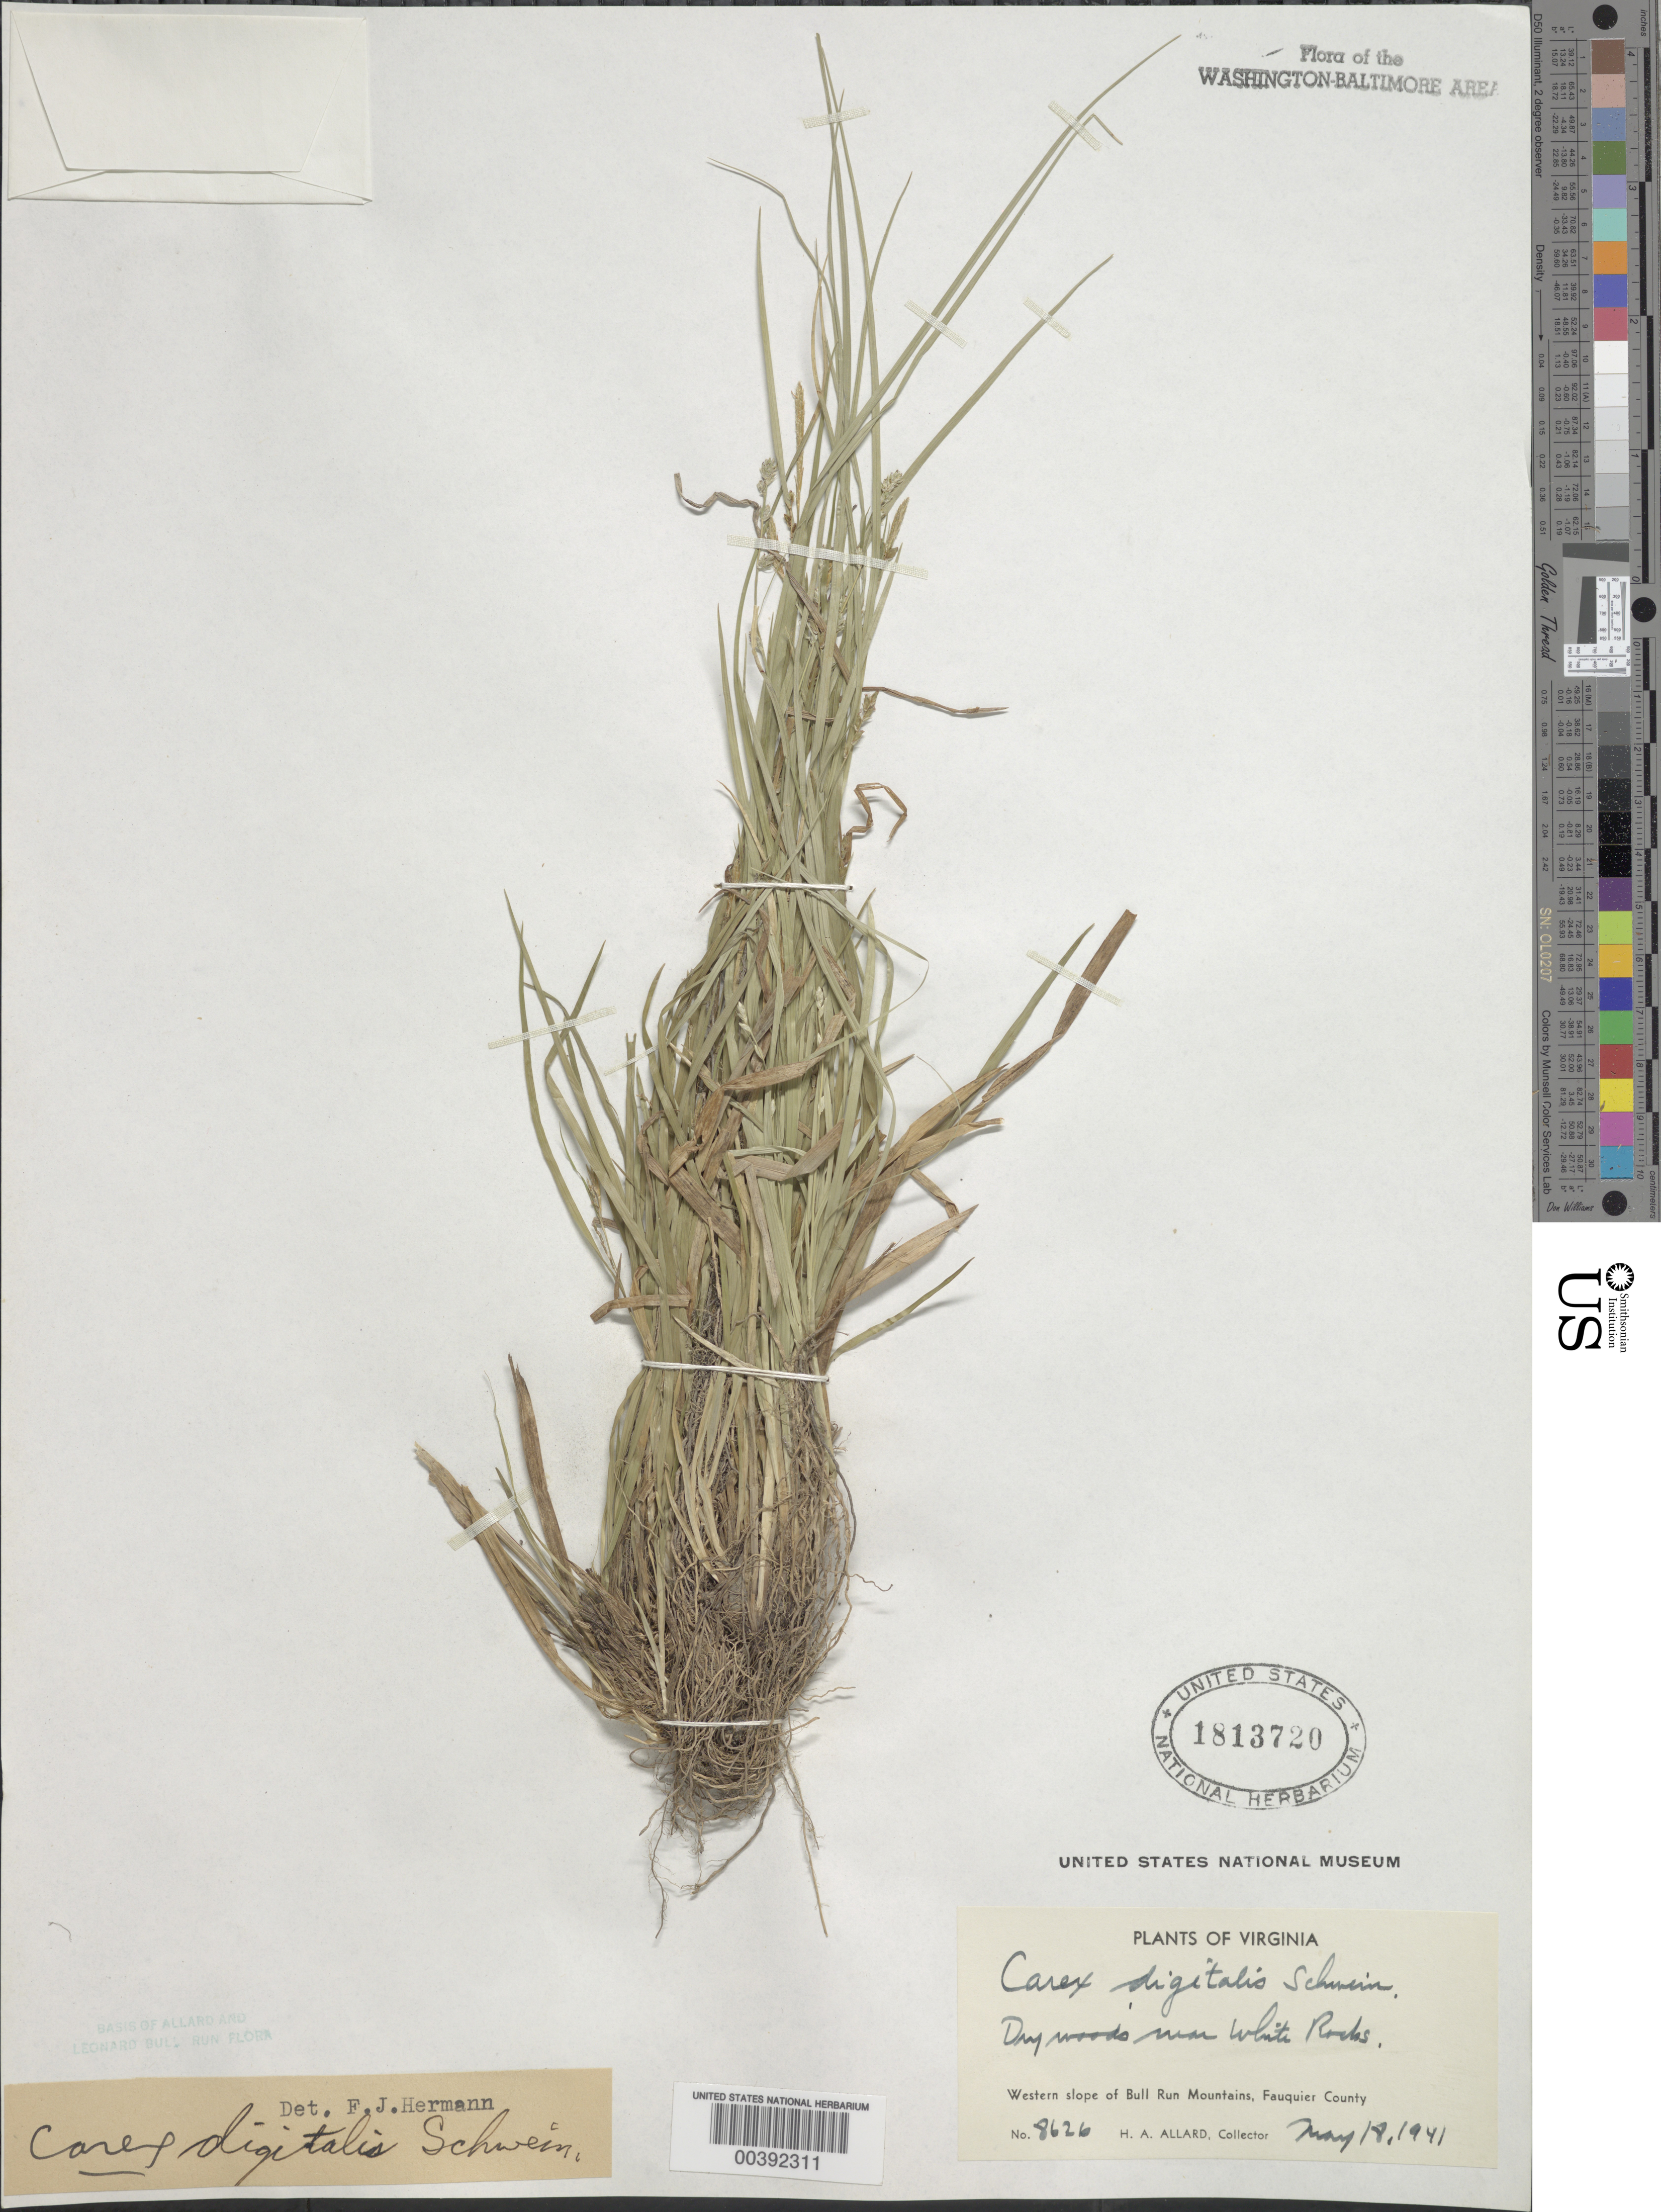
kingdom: Plantae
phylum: Tracheophyta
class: Liliopsida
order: Poales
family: Cyperaceae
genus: Carex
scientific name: Carex digitalis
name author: Willd.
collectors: H. A. Allard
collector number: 8626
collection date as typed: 18 May 1941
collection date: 1941-05-18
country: United States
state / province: Virginia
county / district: Fauquier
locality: White Rocks vicinity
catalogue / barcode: US 1813720